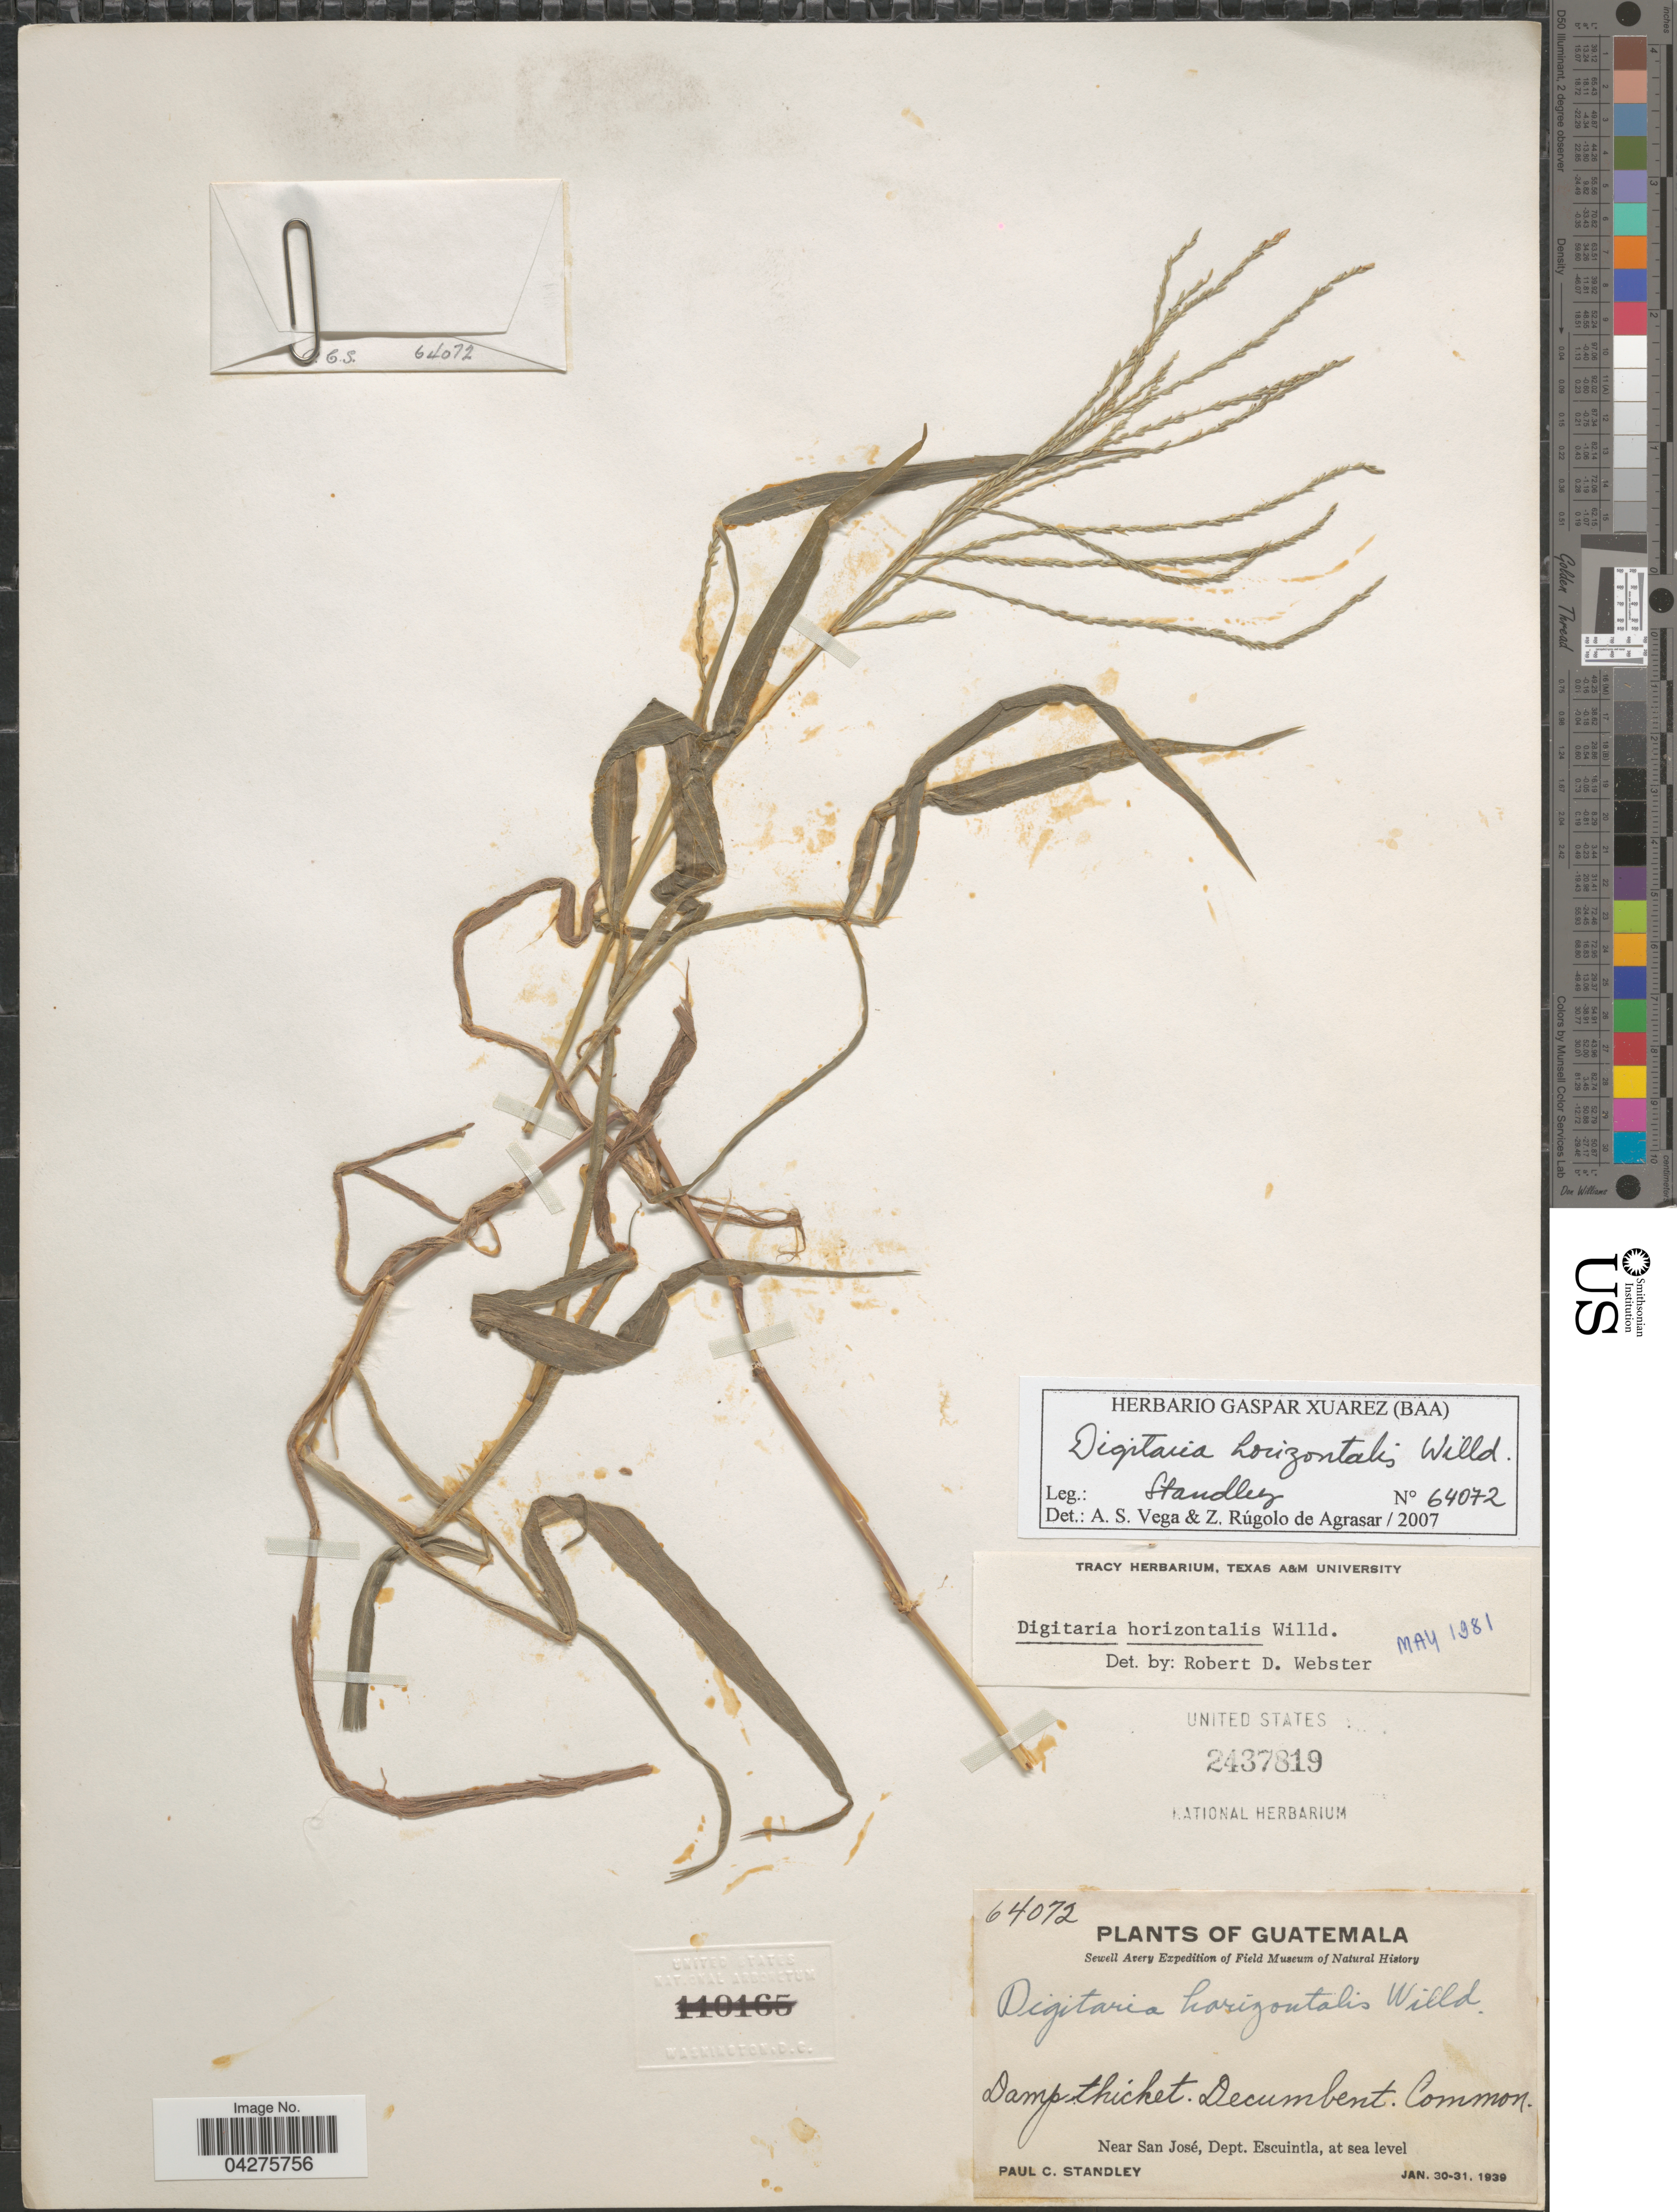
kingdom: Plantae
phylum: Tracheophyta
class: Liliopsida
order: Poales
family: Poaceae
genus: Digitaria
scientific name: Digitaria horizontalis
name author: Willd.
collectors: P. C. Standley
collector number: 64072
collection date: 1939-01-30/1939-01-31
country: Guatemala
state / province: Escuintla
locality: Sewell Avery Expedition. Damp thicket. Near San José, Dept. Escuintla.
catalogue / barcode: US 2437819